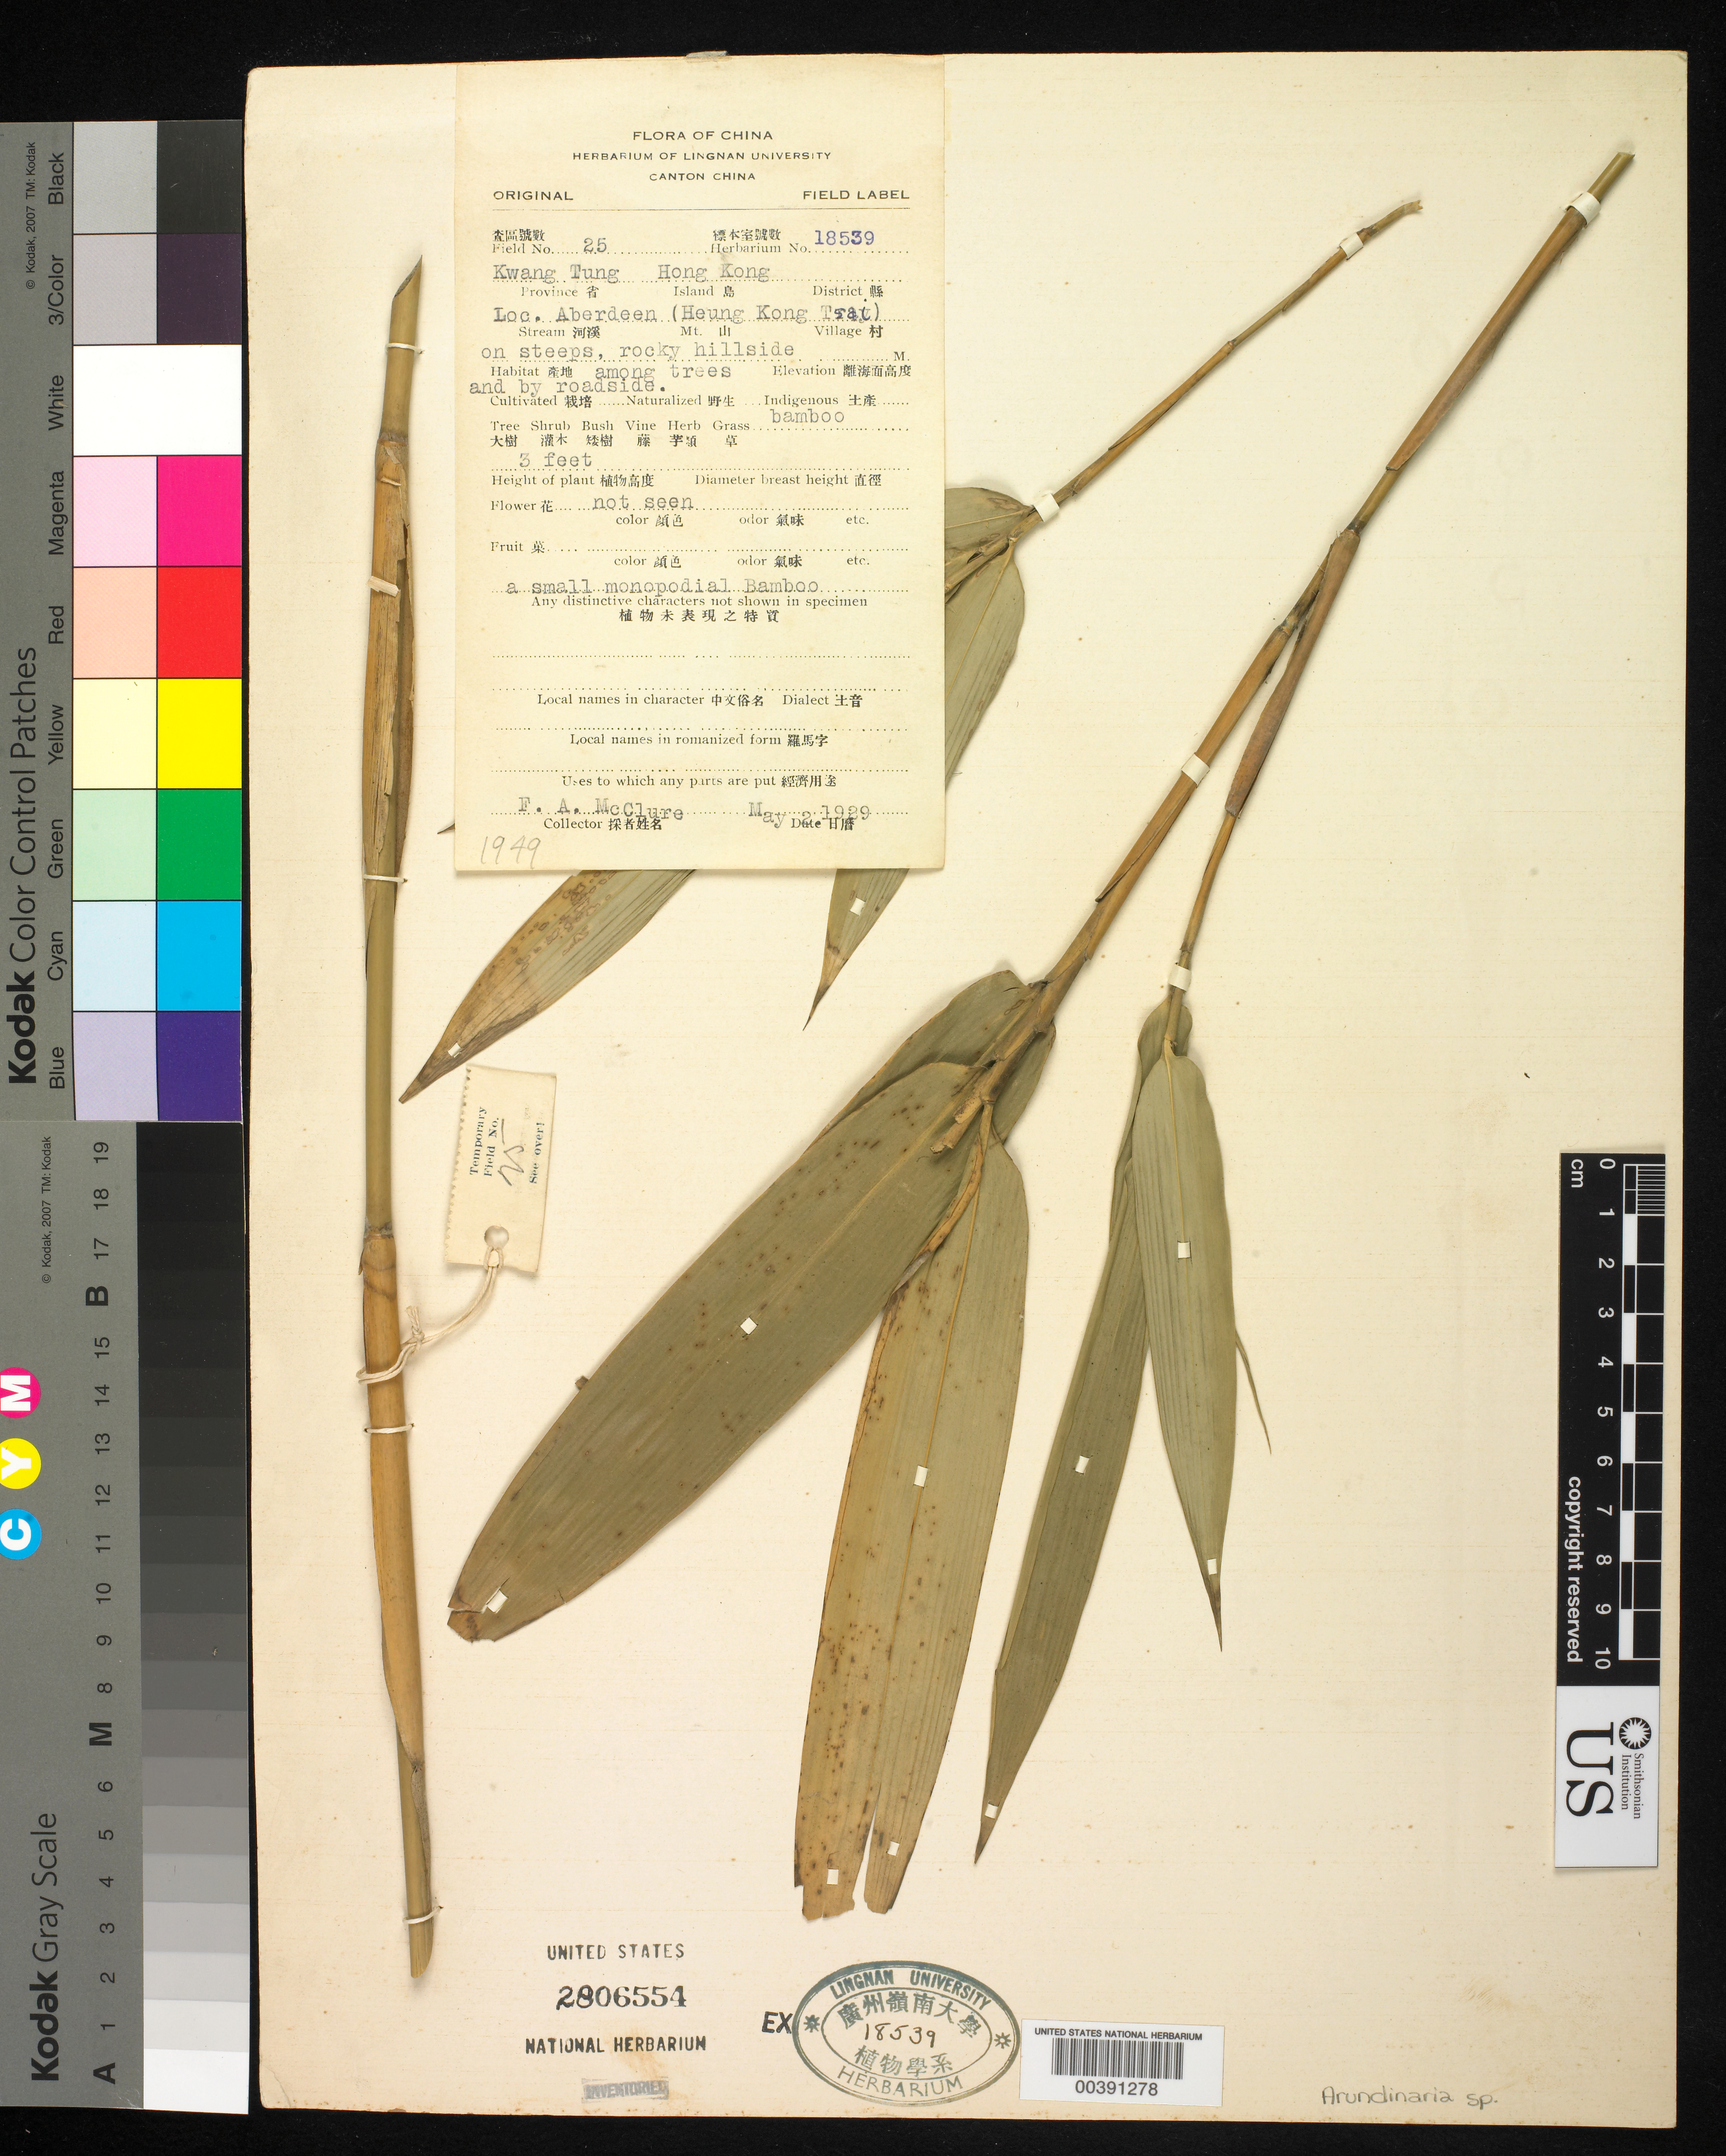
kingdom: Plantae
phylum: Tracheophyta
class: Liliopsida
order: Poales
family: Poaceae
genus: Arundinaria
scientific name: Arundinaria sp.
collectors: F. A. McClure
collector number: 25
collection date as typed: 02 May 1929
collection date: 1929-05-02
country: China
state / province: Hong Kong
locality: Aberdeen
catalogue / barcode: US 2806554